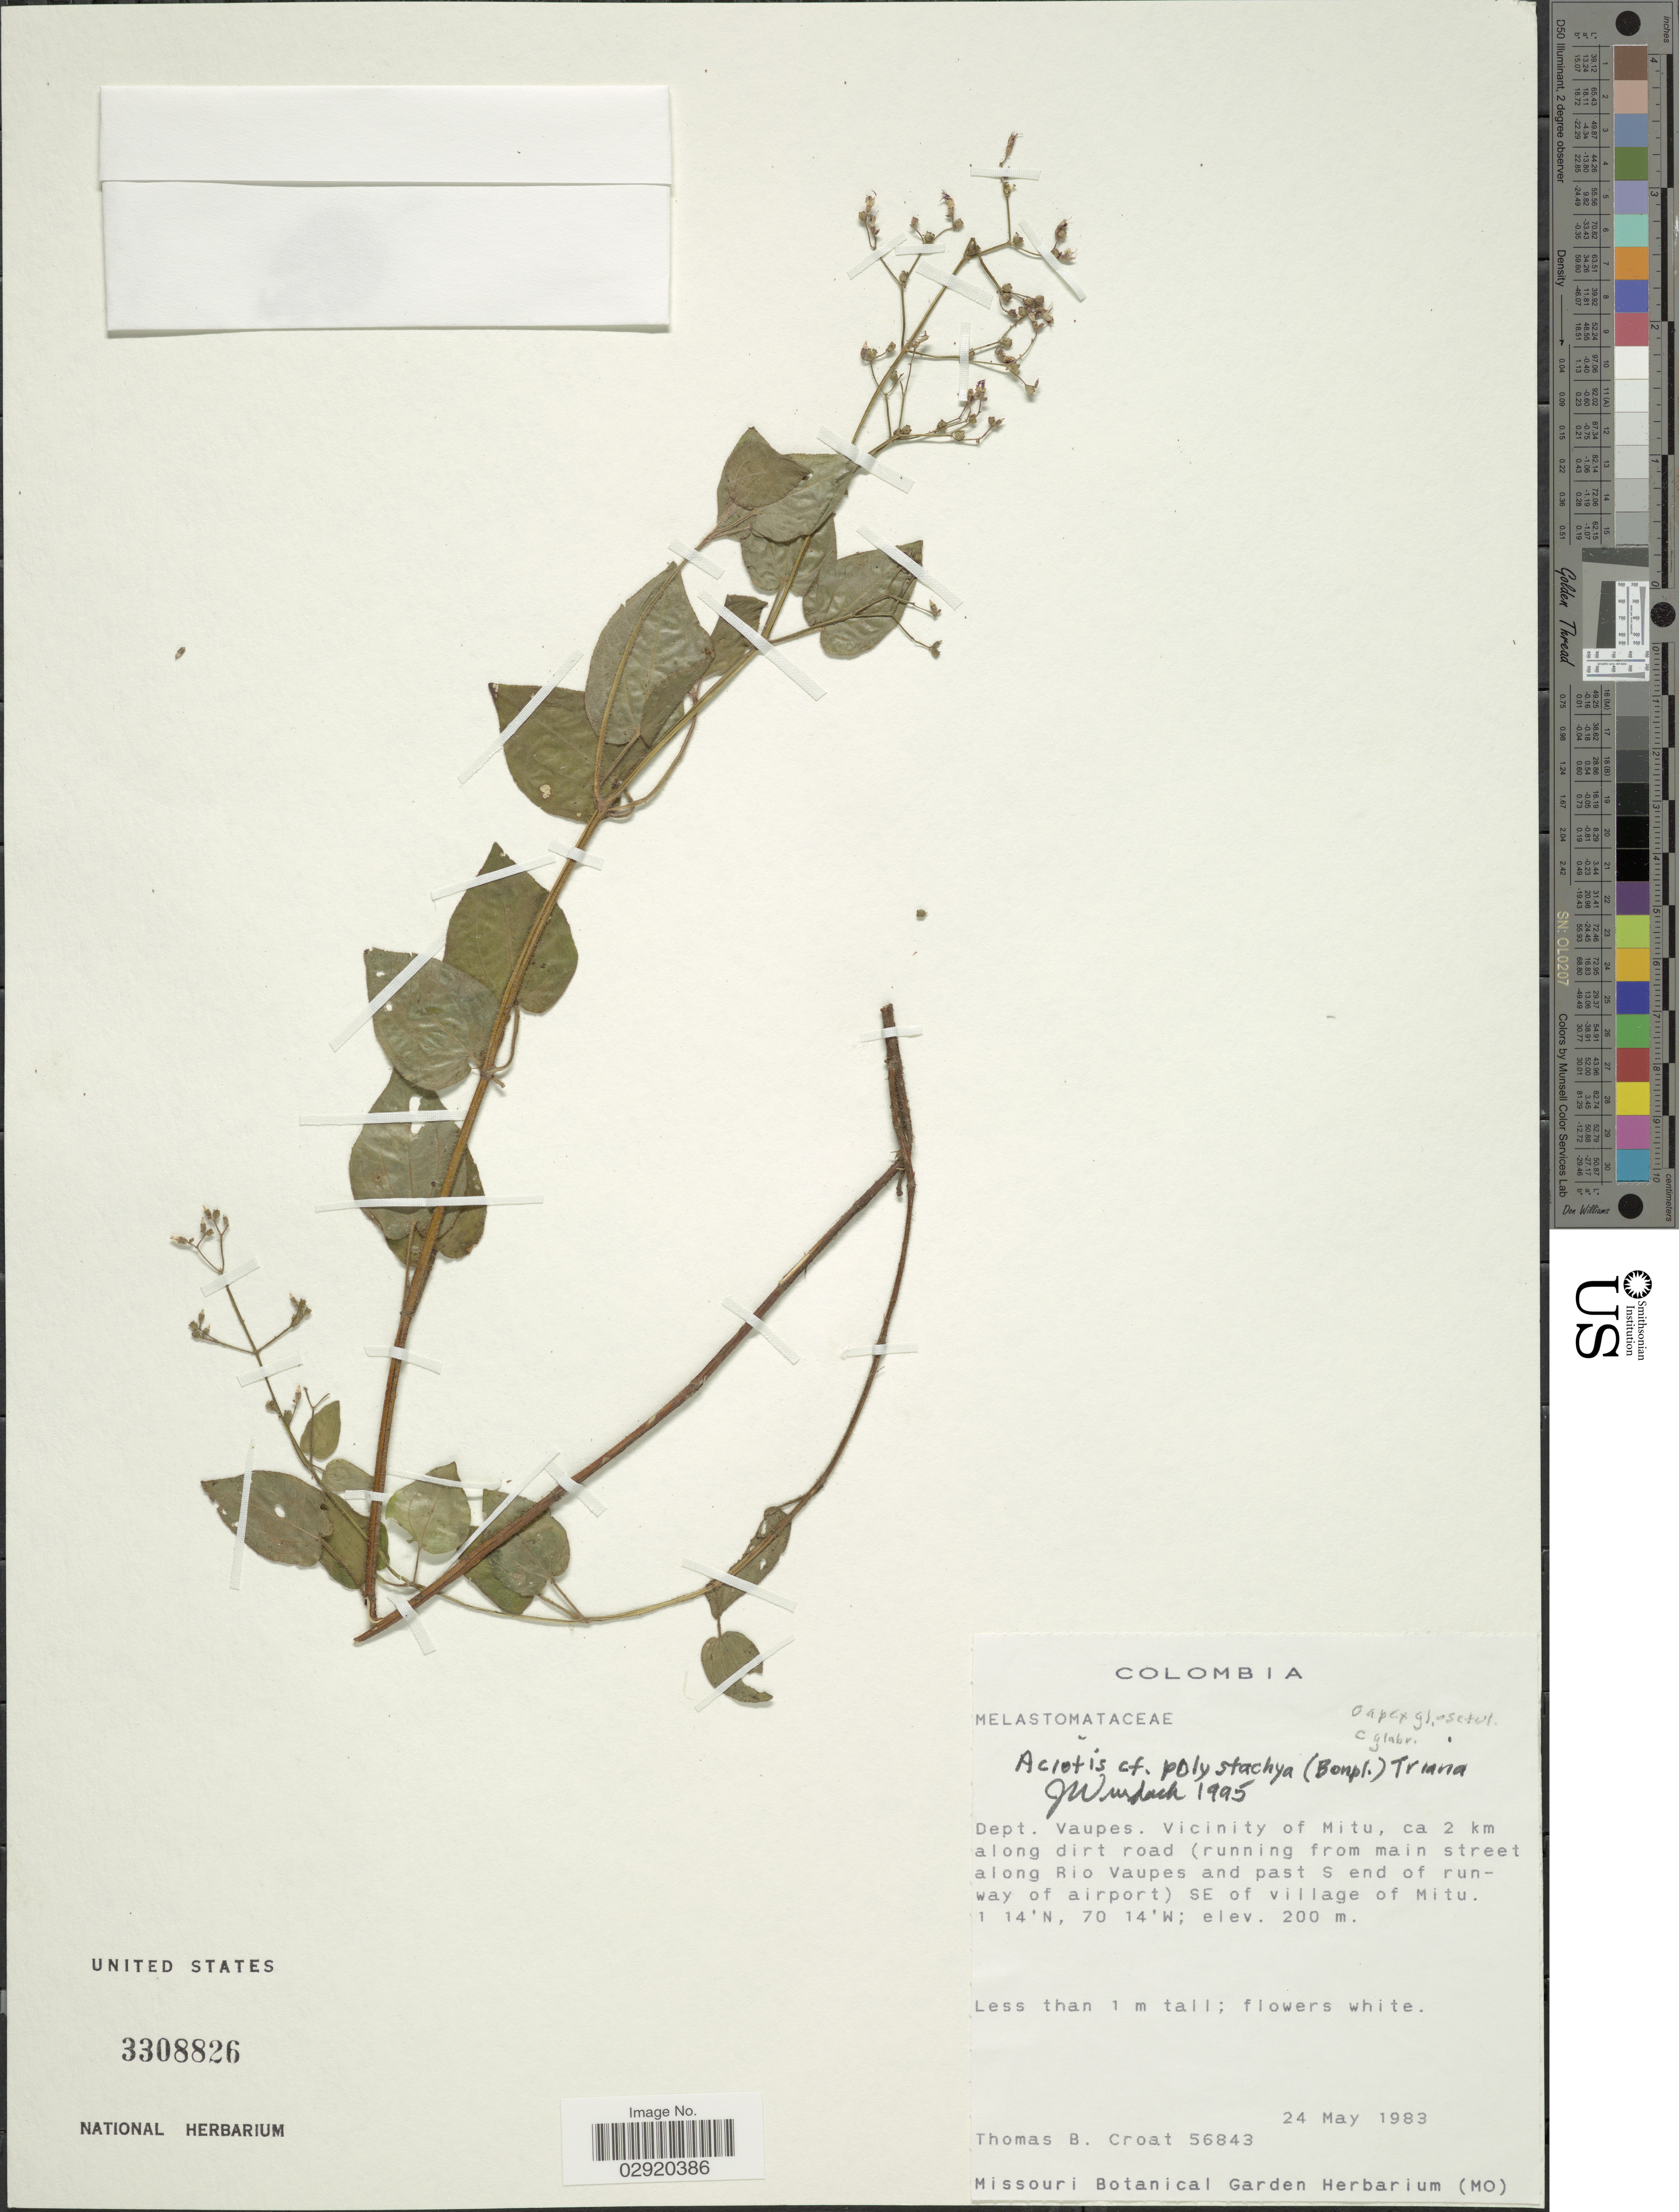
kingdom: Plantae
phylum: Tracheophyta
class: Magnoliopsida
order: Myrtales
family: Melastomataceae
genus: Aciotis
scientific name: Aciotis polystachya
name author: (Bonpl.) Triana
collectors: T. B. Croat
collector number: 56843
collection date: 1983-05-24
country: Colombia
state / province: Vaupés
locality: Dept. Vaupes. Vicinity of Mitu, ca 2 km along dirt road (running from main street along Rio Vaupes and past S end of runway of airport) SE of village of Mitu.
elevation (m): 200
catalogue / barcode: US 3308826